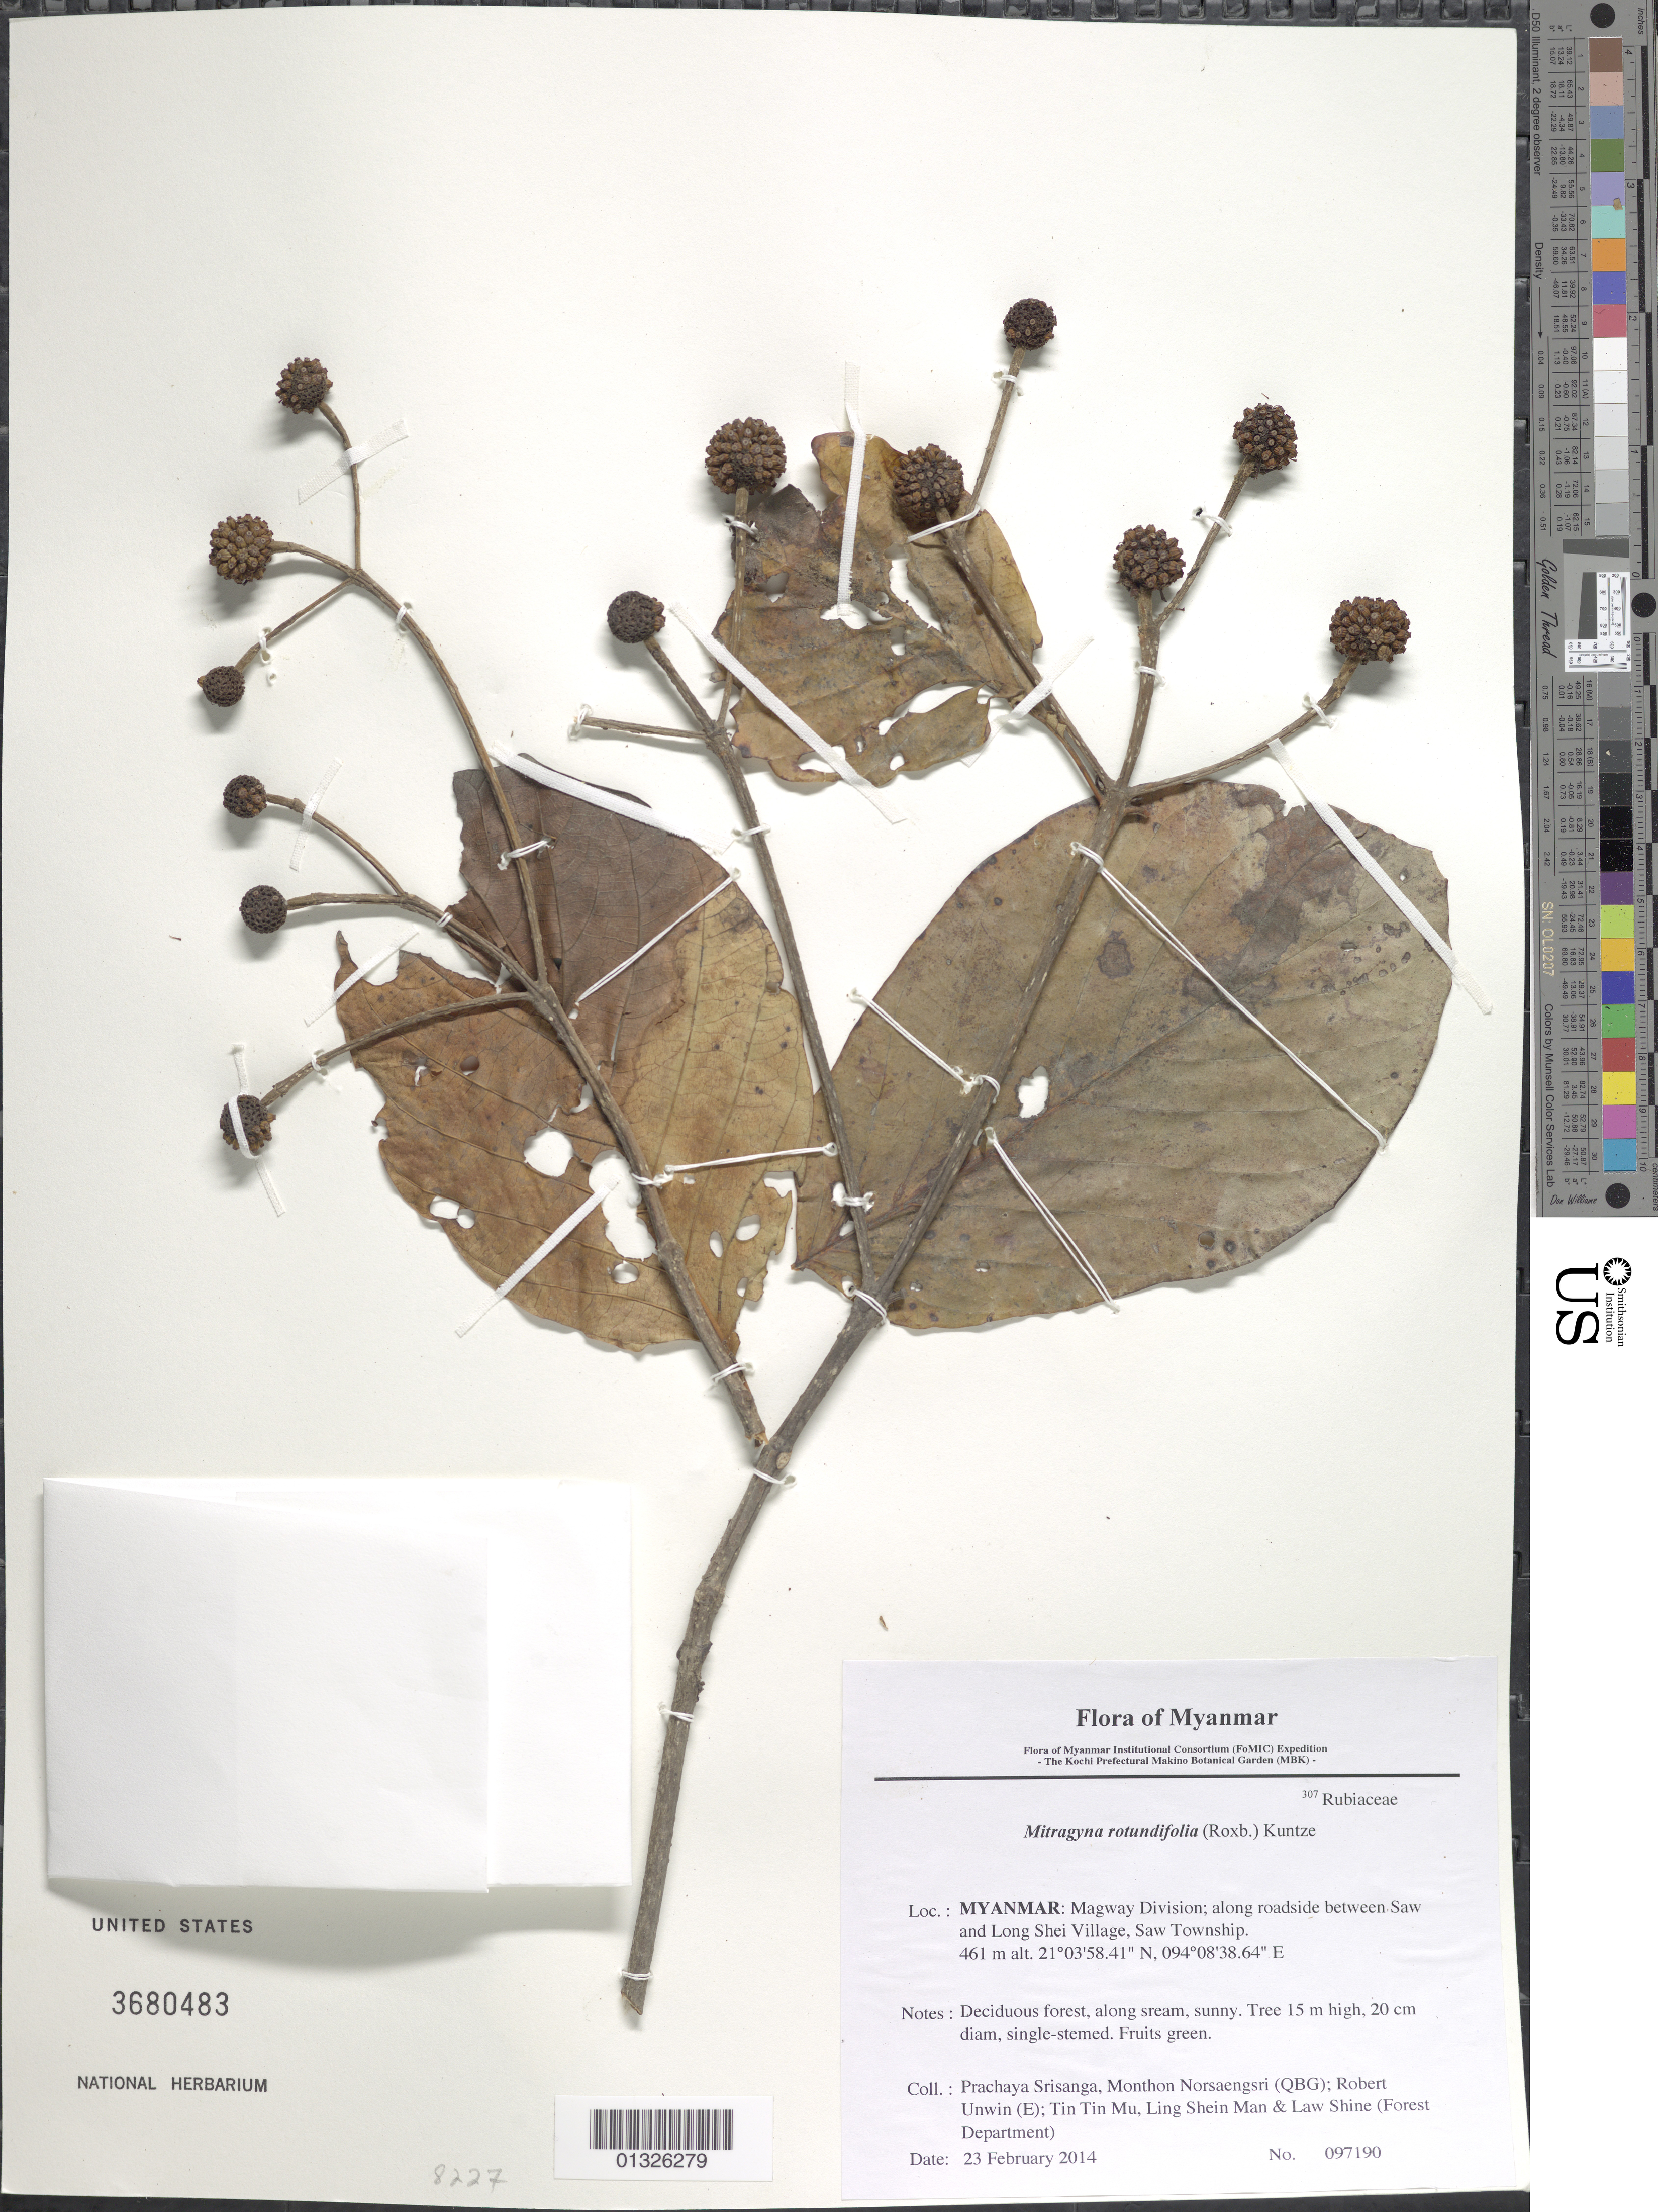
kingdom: Plantae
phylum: Tracheophyta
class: Magnoliopsida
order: Gentianales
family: Rubiaceae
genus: Mitragyna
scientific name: Mitragyna rotundifolia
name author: (Roxb.) Kuntze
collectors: P. Srisanga, M. Norsaengsri, R. Unwin, Tin Tin Mu, Ling Shein Man & L. Shine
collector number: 97190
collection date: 2014-02-23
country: Myanmar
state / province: Chin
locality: Along roadside between Saw and Long Shei Village, Saw Township.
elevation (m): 461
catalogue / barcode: US 3680483